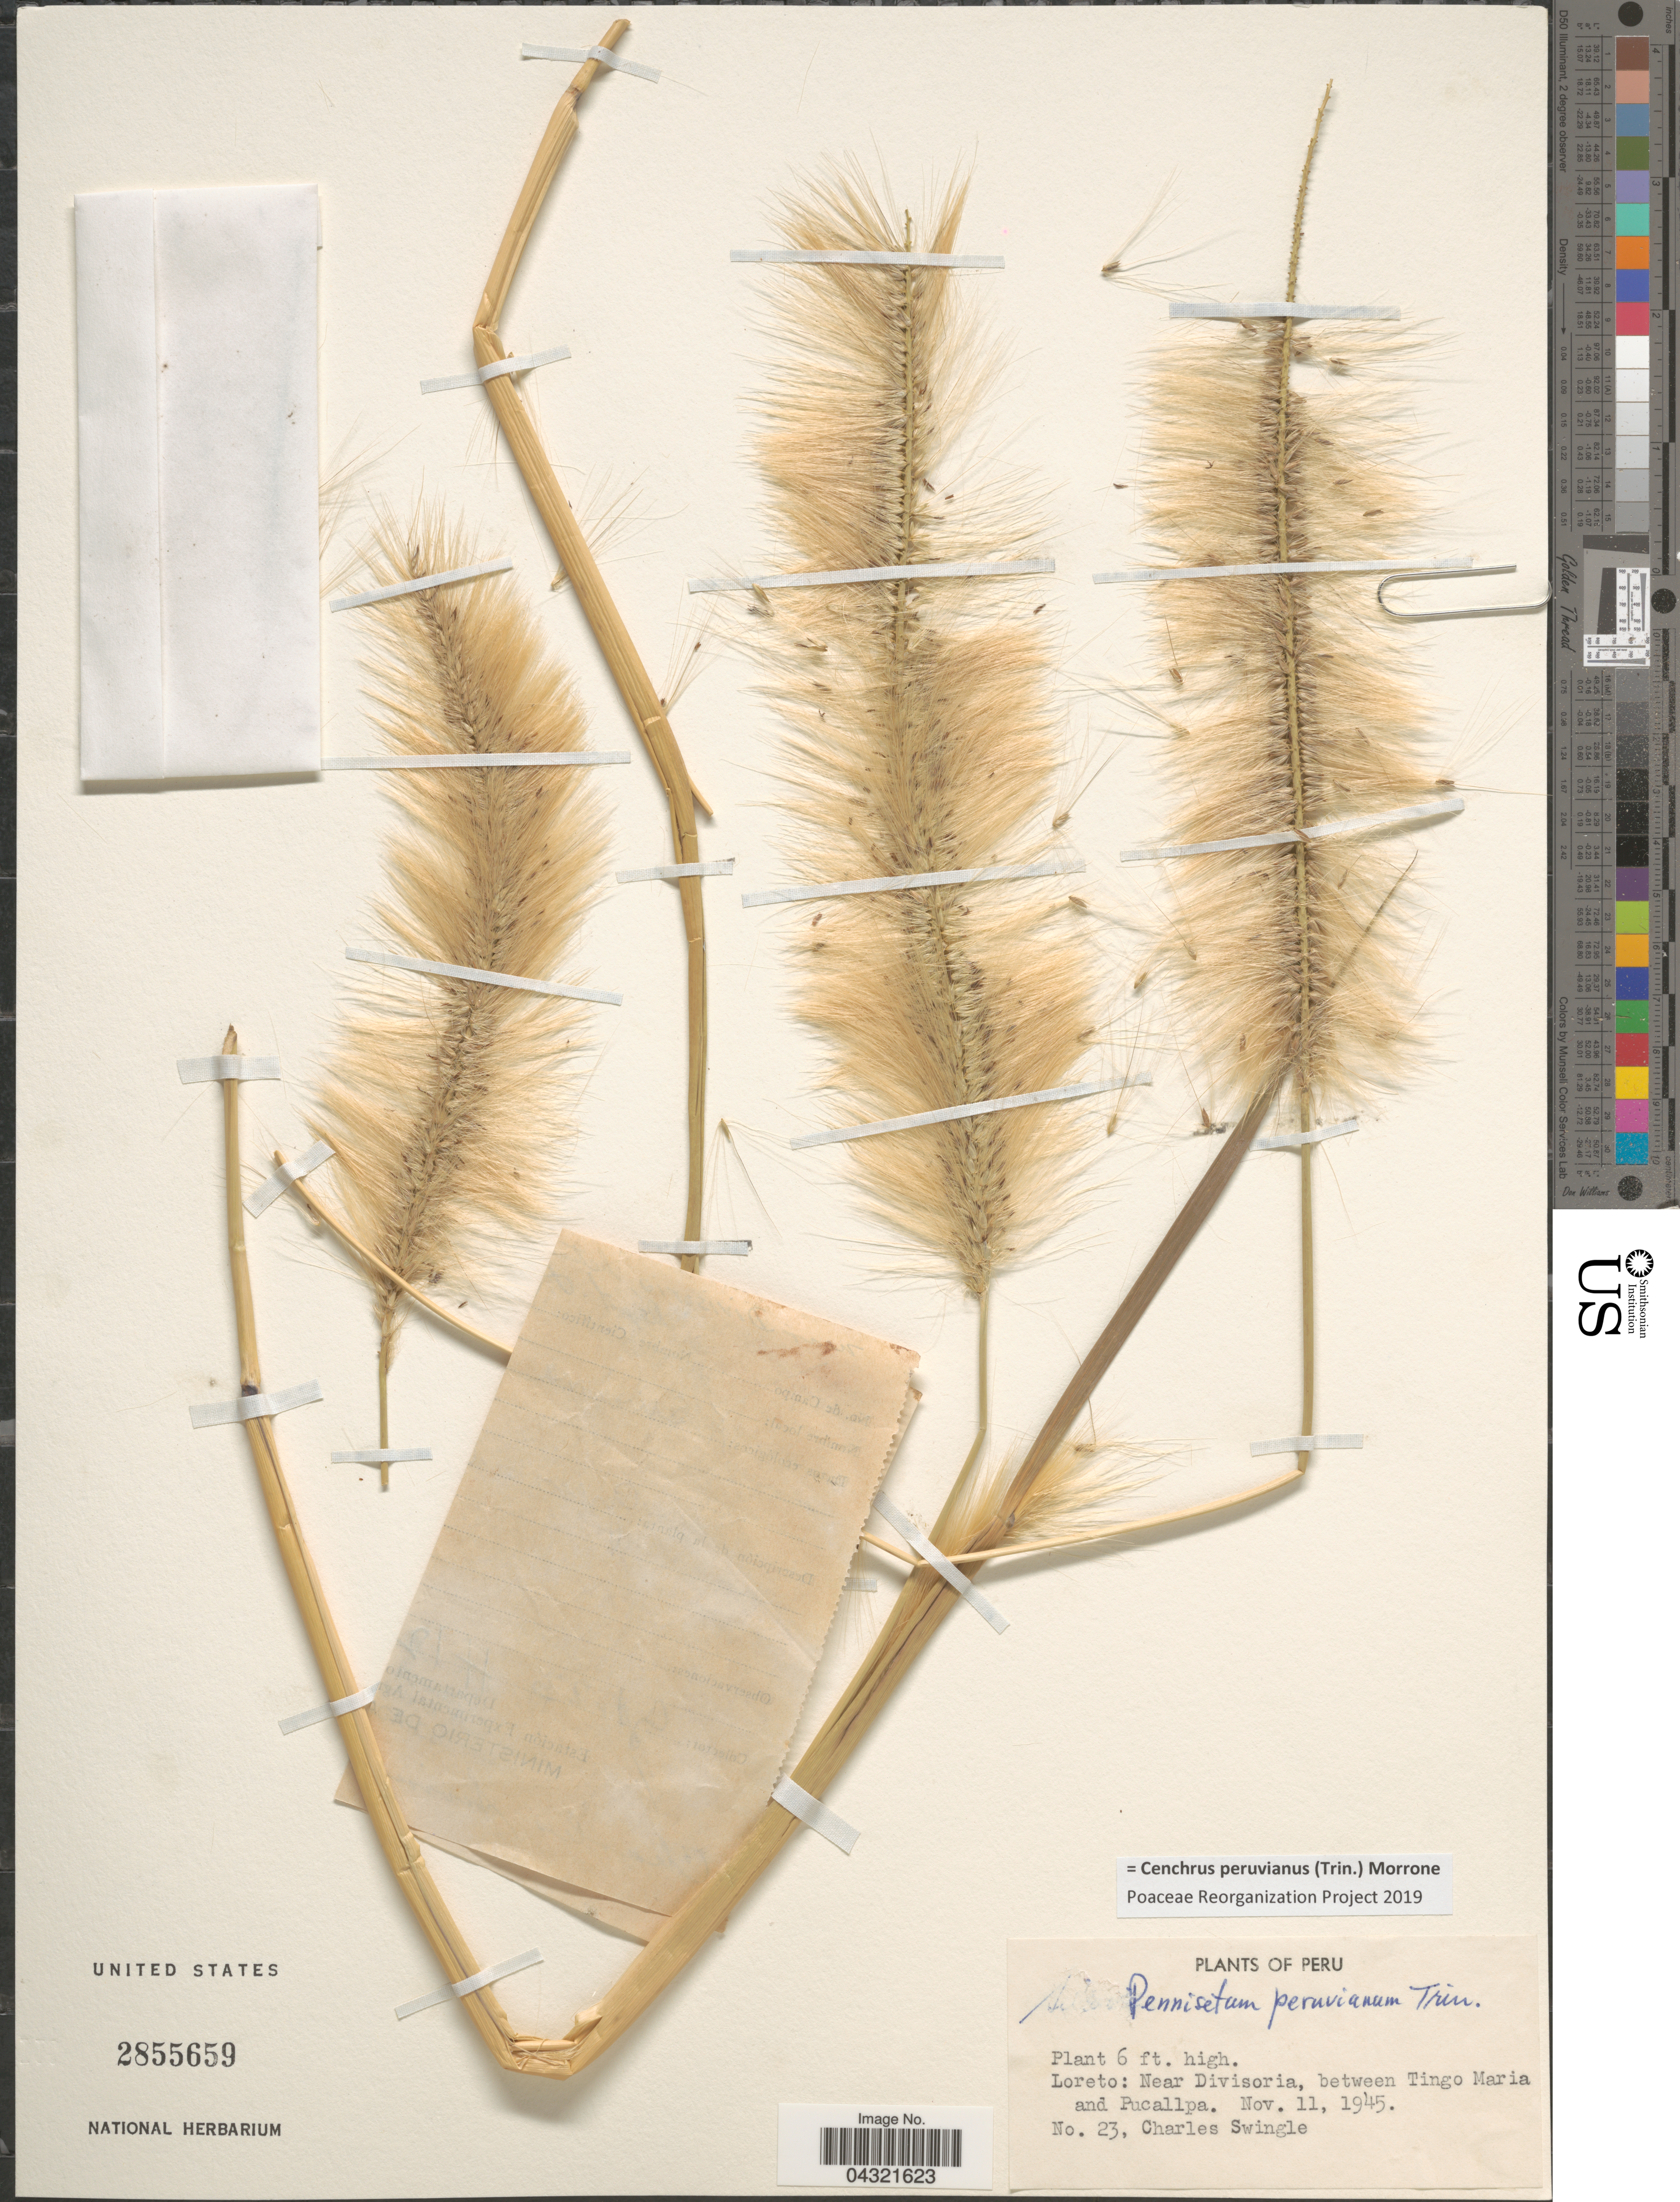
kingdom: Plantae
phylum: Tracheophyta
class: Liliopsida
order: Poales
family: Poaceae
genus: Cenchrus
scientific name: Cenchrus peruvianus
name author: (Trin.) Morrone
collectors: C. Swingle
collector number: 23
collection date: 1945-11-11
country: Peru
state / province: Loreto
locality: Near Divisoria, between Tingo Maria and Pucallpa.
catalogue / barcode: US 2855659